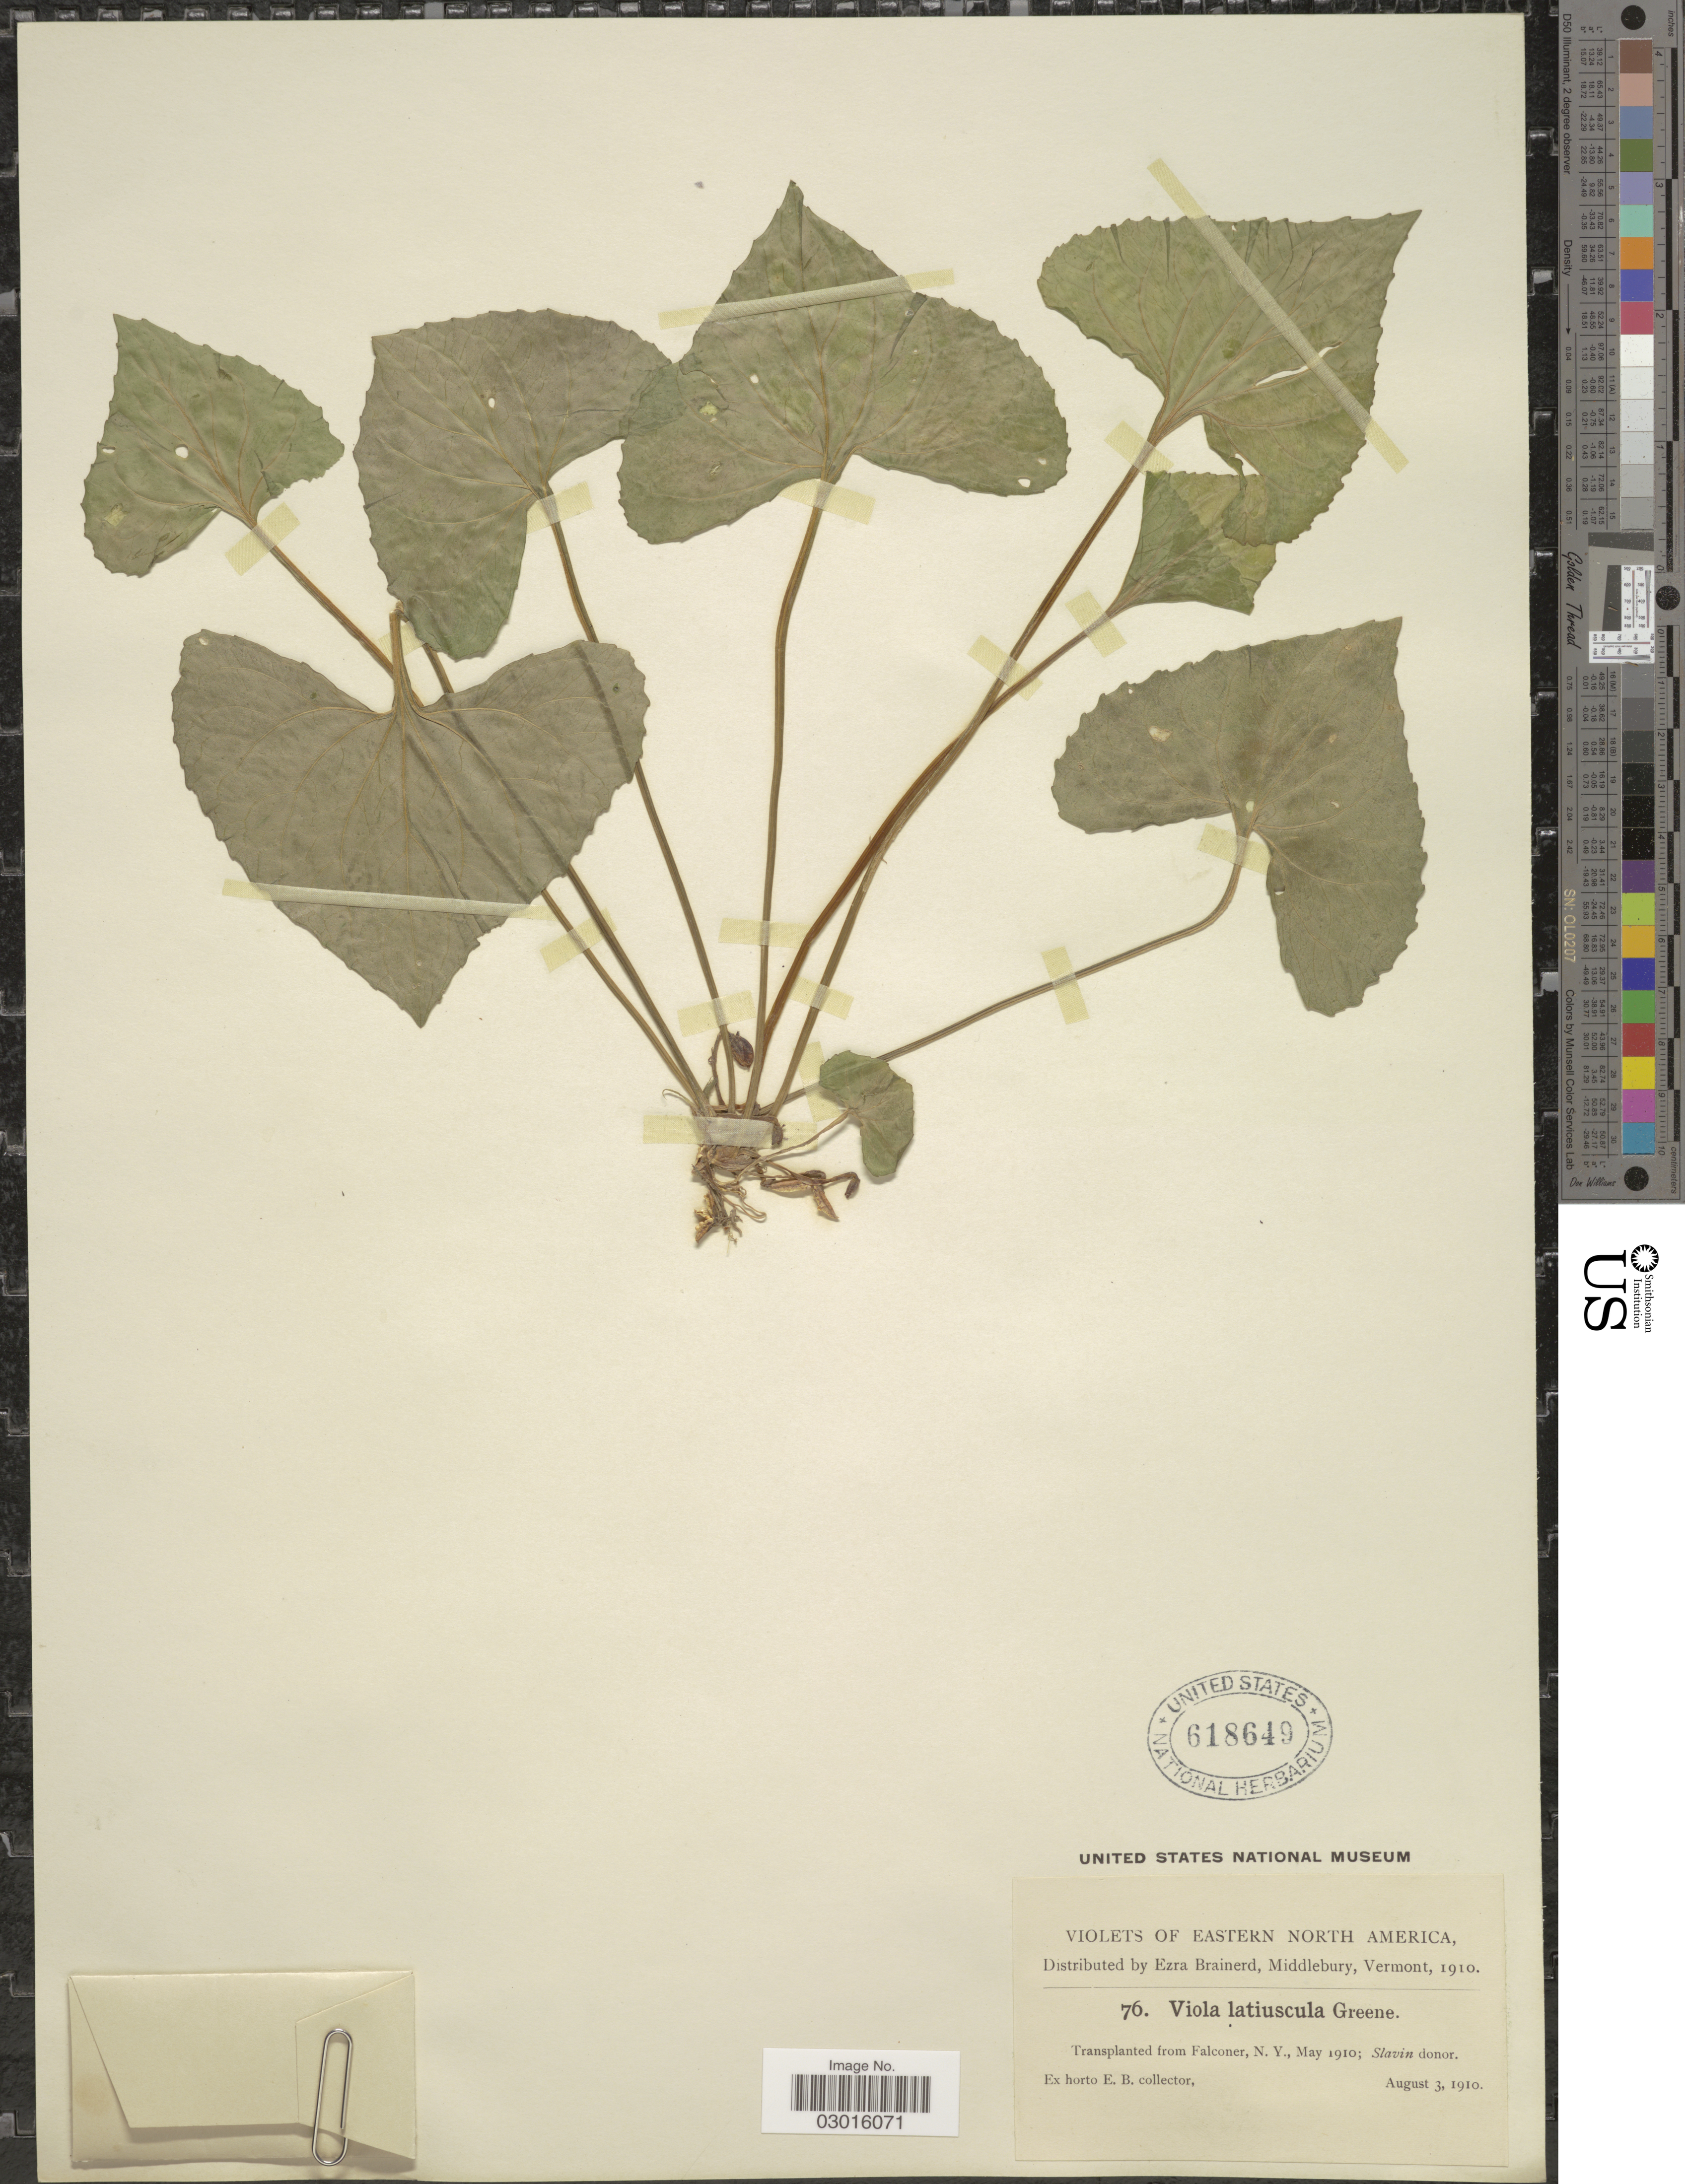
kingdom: Plantae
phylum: Tracheophyta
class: Magnoliopsida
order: Malpighiales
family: Violaceae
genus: Viola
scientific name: Viola latiuscula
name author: Greene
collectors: ex herb. Ezra Brainerd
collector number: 76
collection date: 1910-08-03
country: United States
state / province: New York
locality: Eastern North America. Falconer, N.Y.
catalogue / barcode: US 618649